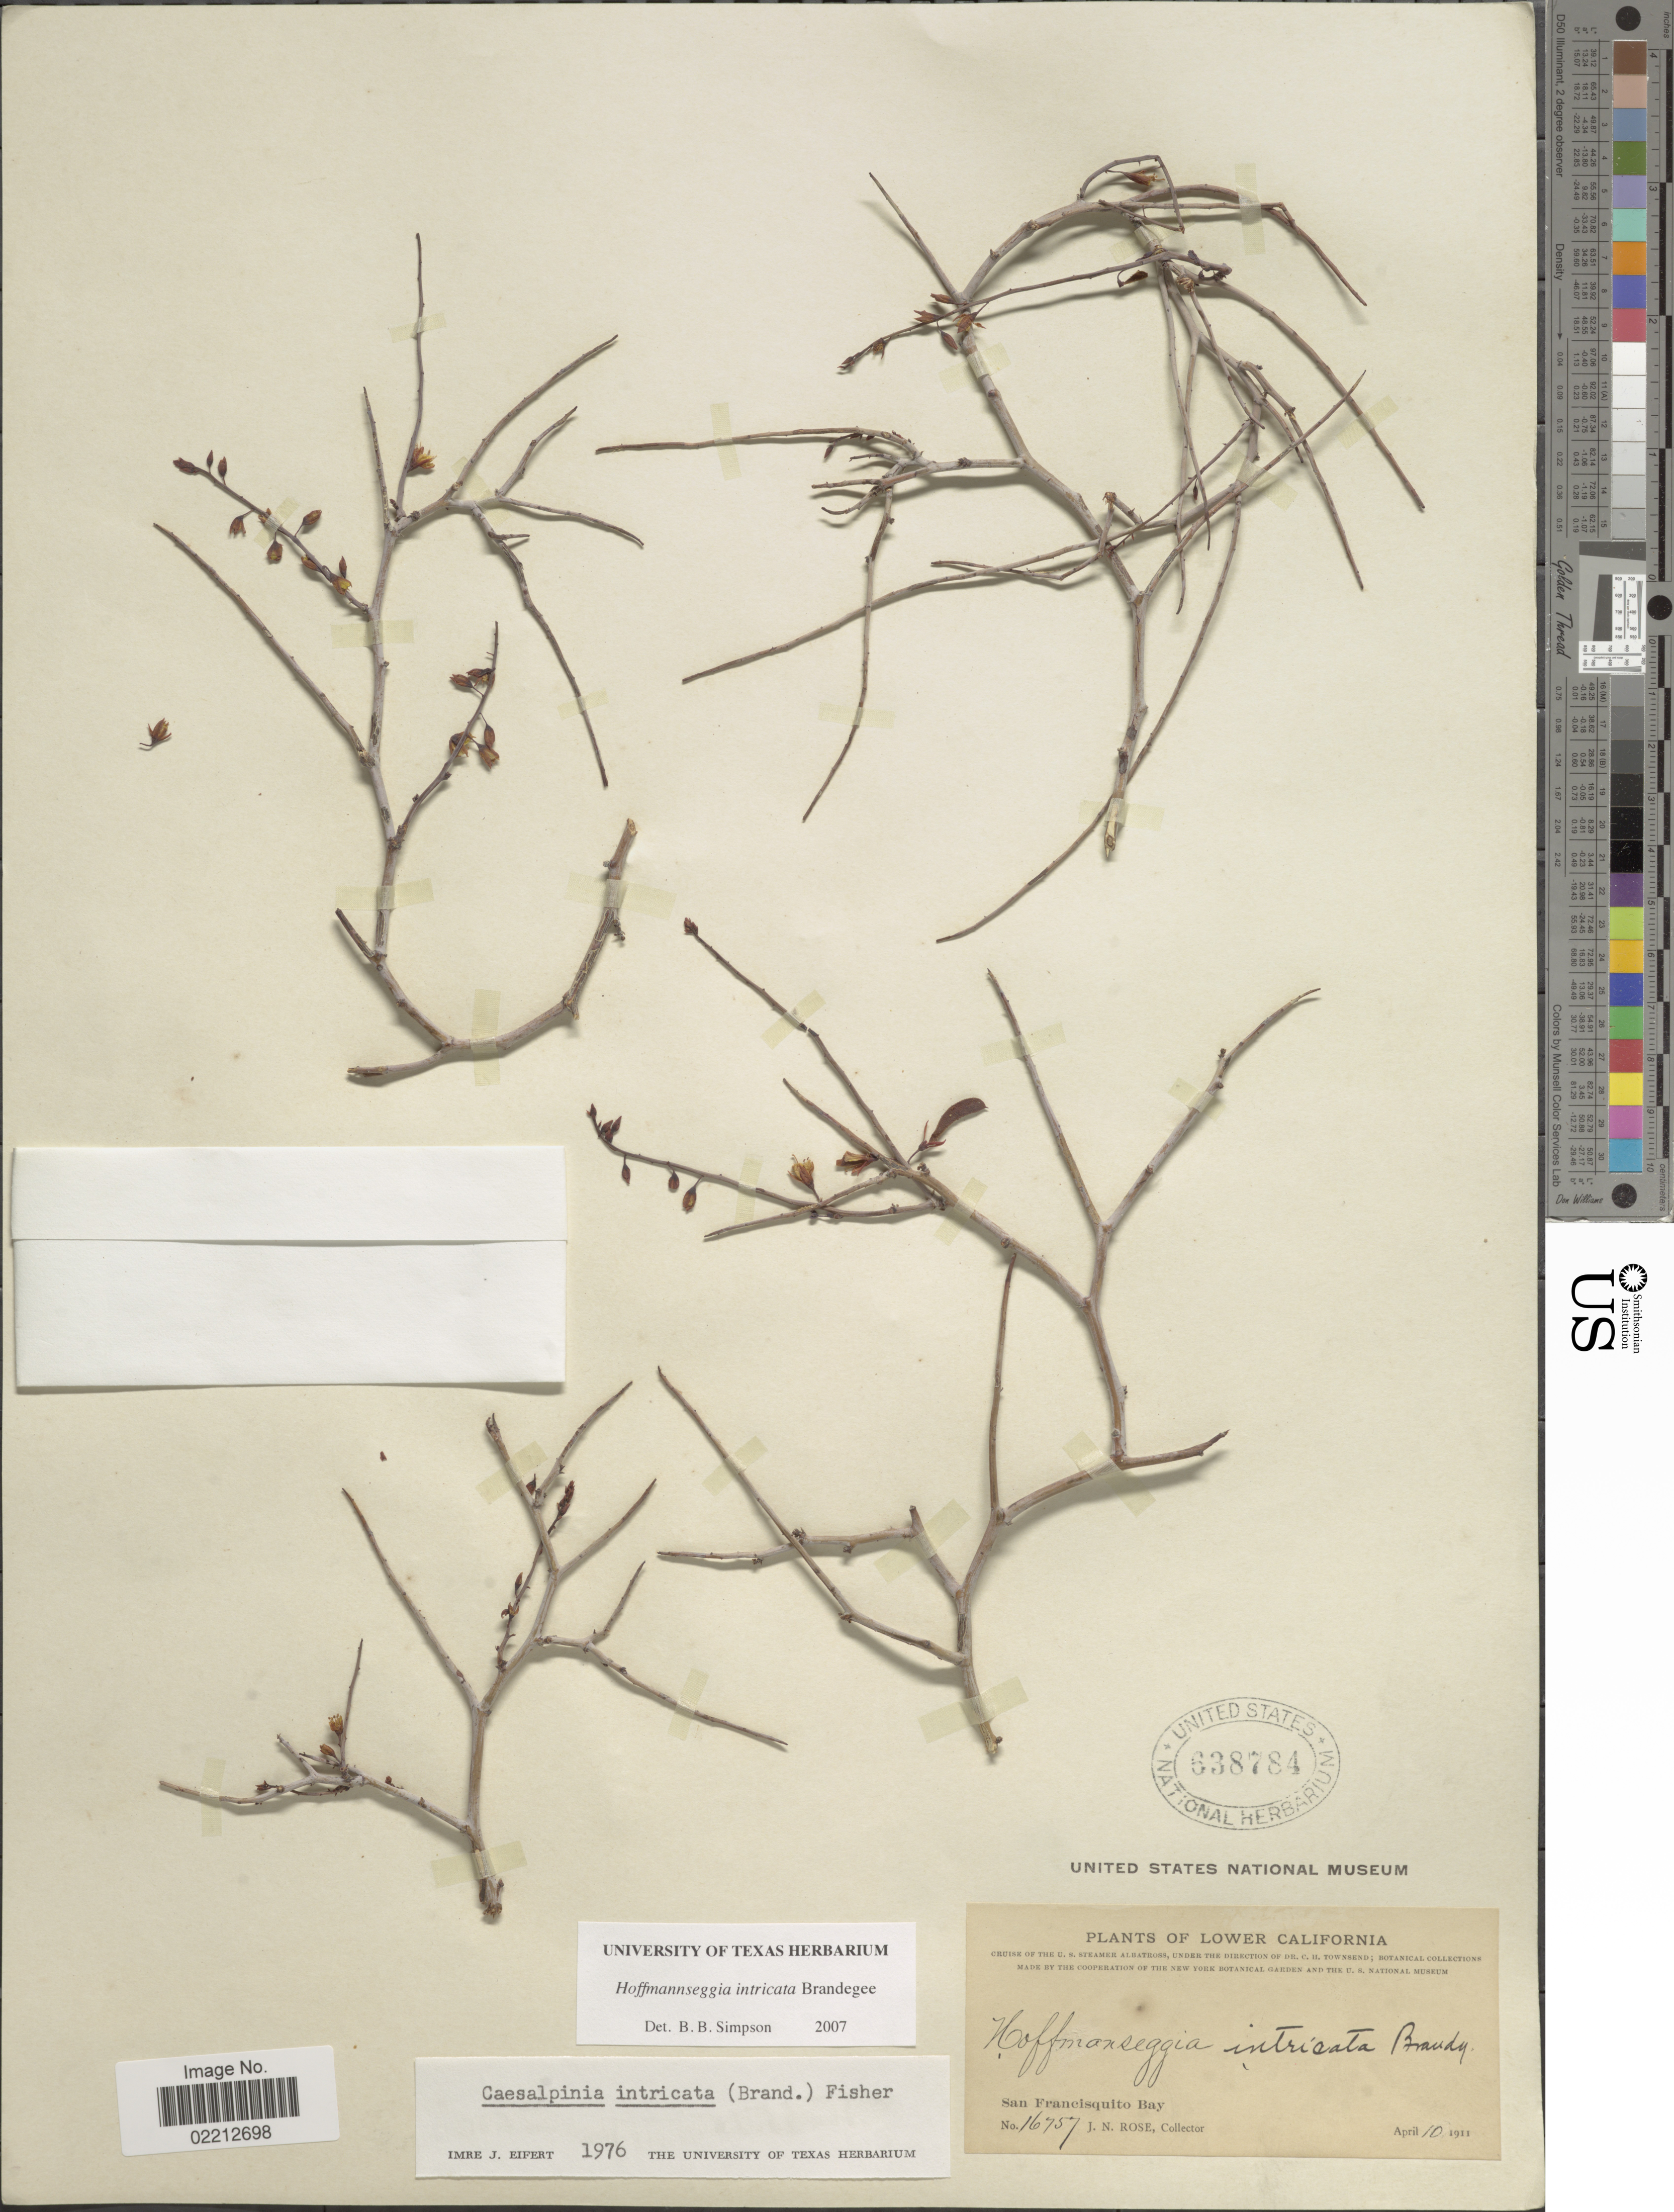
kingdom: Plantae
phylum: Tracheophyta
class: Magnoliopsida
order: Fabales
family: Fabaceae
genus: Hoffmannseggia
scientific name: Hoffmannseggia intricata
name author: Brandegee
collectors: J. N. Rose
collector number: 16757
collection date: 1911-04-10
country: Mexico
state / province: Baja California Norte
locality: Lower California, San Francisquito Bay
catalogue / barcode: US 638784